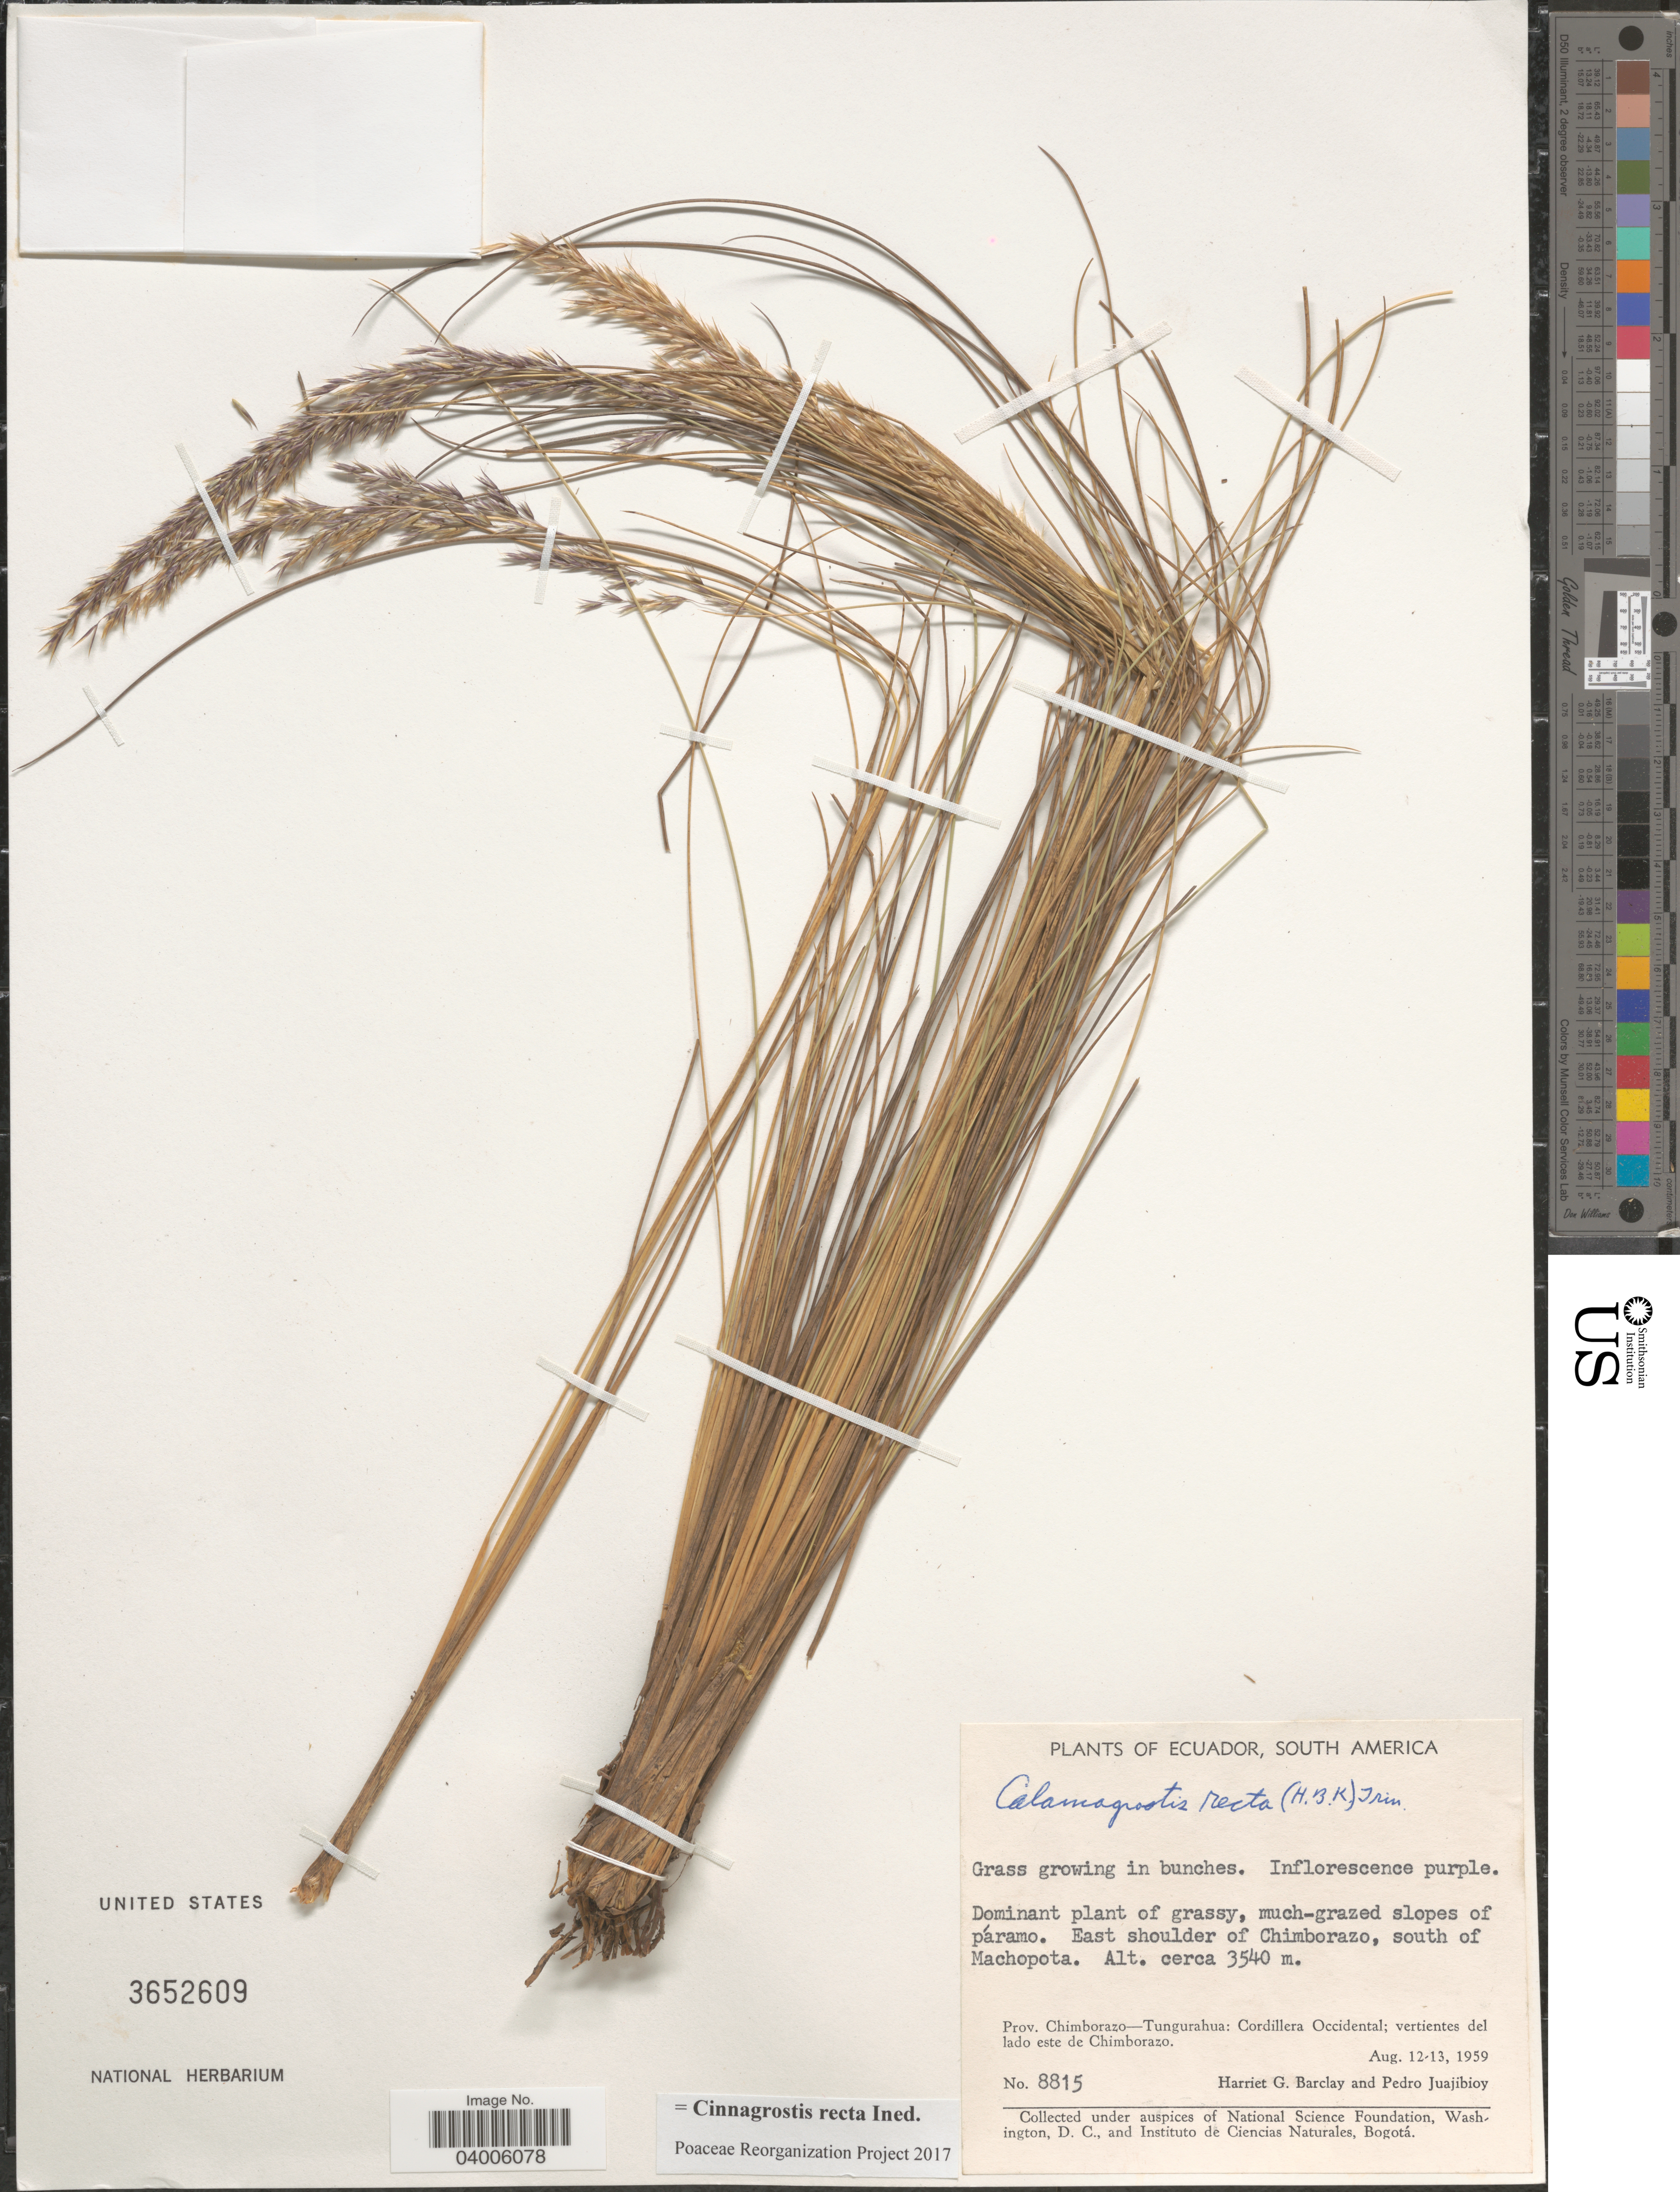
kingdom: Plantae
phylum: Tracheophyta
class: Liliopsida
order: Poales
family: Poaceae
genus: Cinnagrostis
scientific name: Cinnagrostis recta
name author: (Kunth) P.M. Peterson et al.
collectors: H. G. Barclay & P. Juajibioy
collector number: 8815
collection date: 1959-08-12/1959-08-13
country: Ecuador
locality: East shoulder of Chimborazo, south of Machopota. Prov. Chimborazo-Tungurahua: Cordillera Occidental; vertientes del lado este de Chimborazo.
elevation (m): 3540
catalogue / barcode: US 3652609